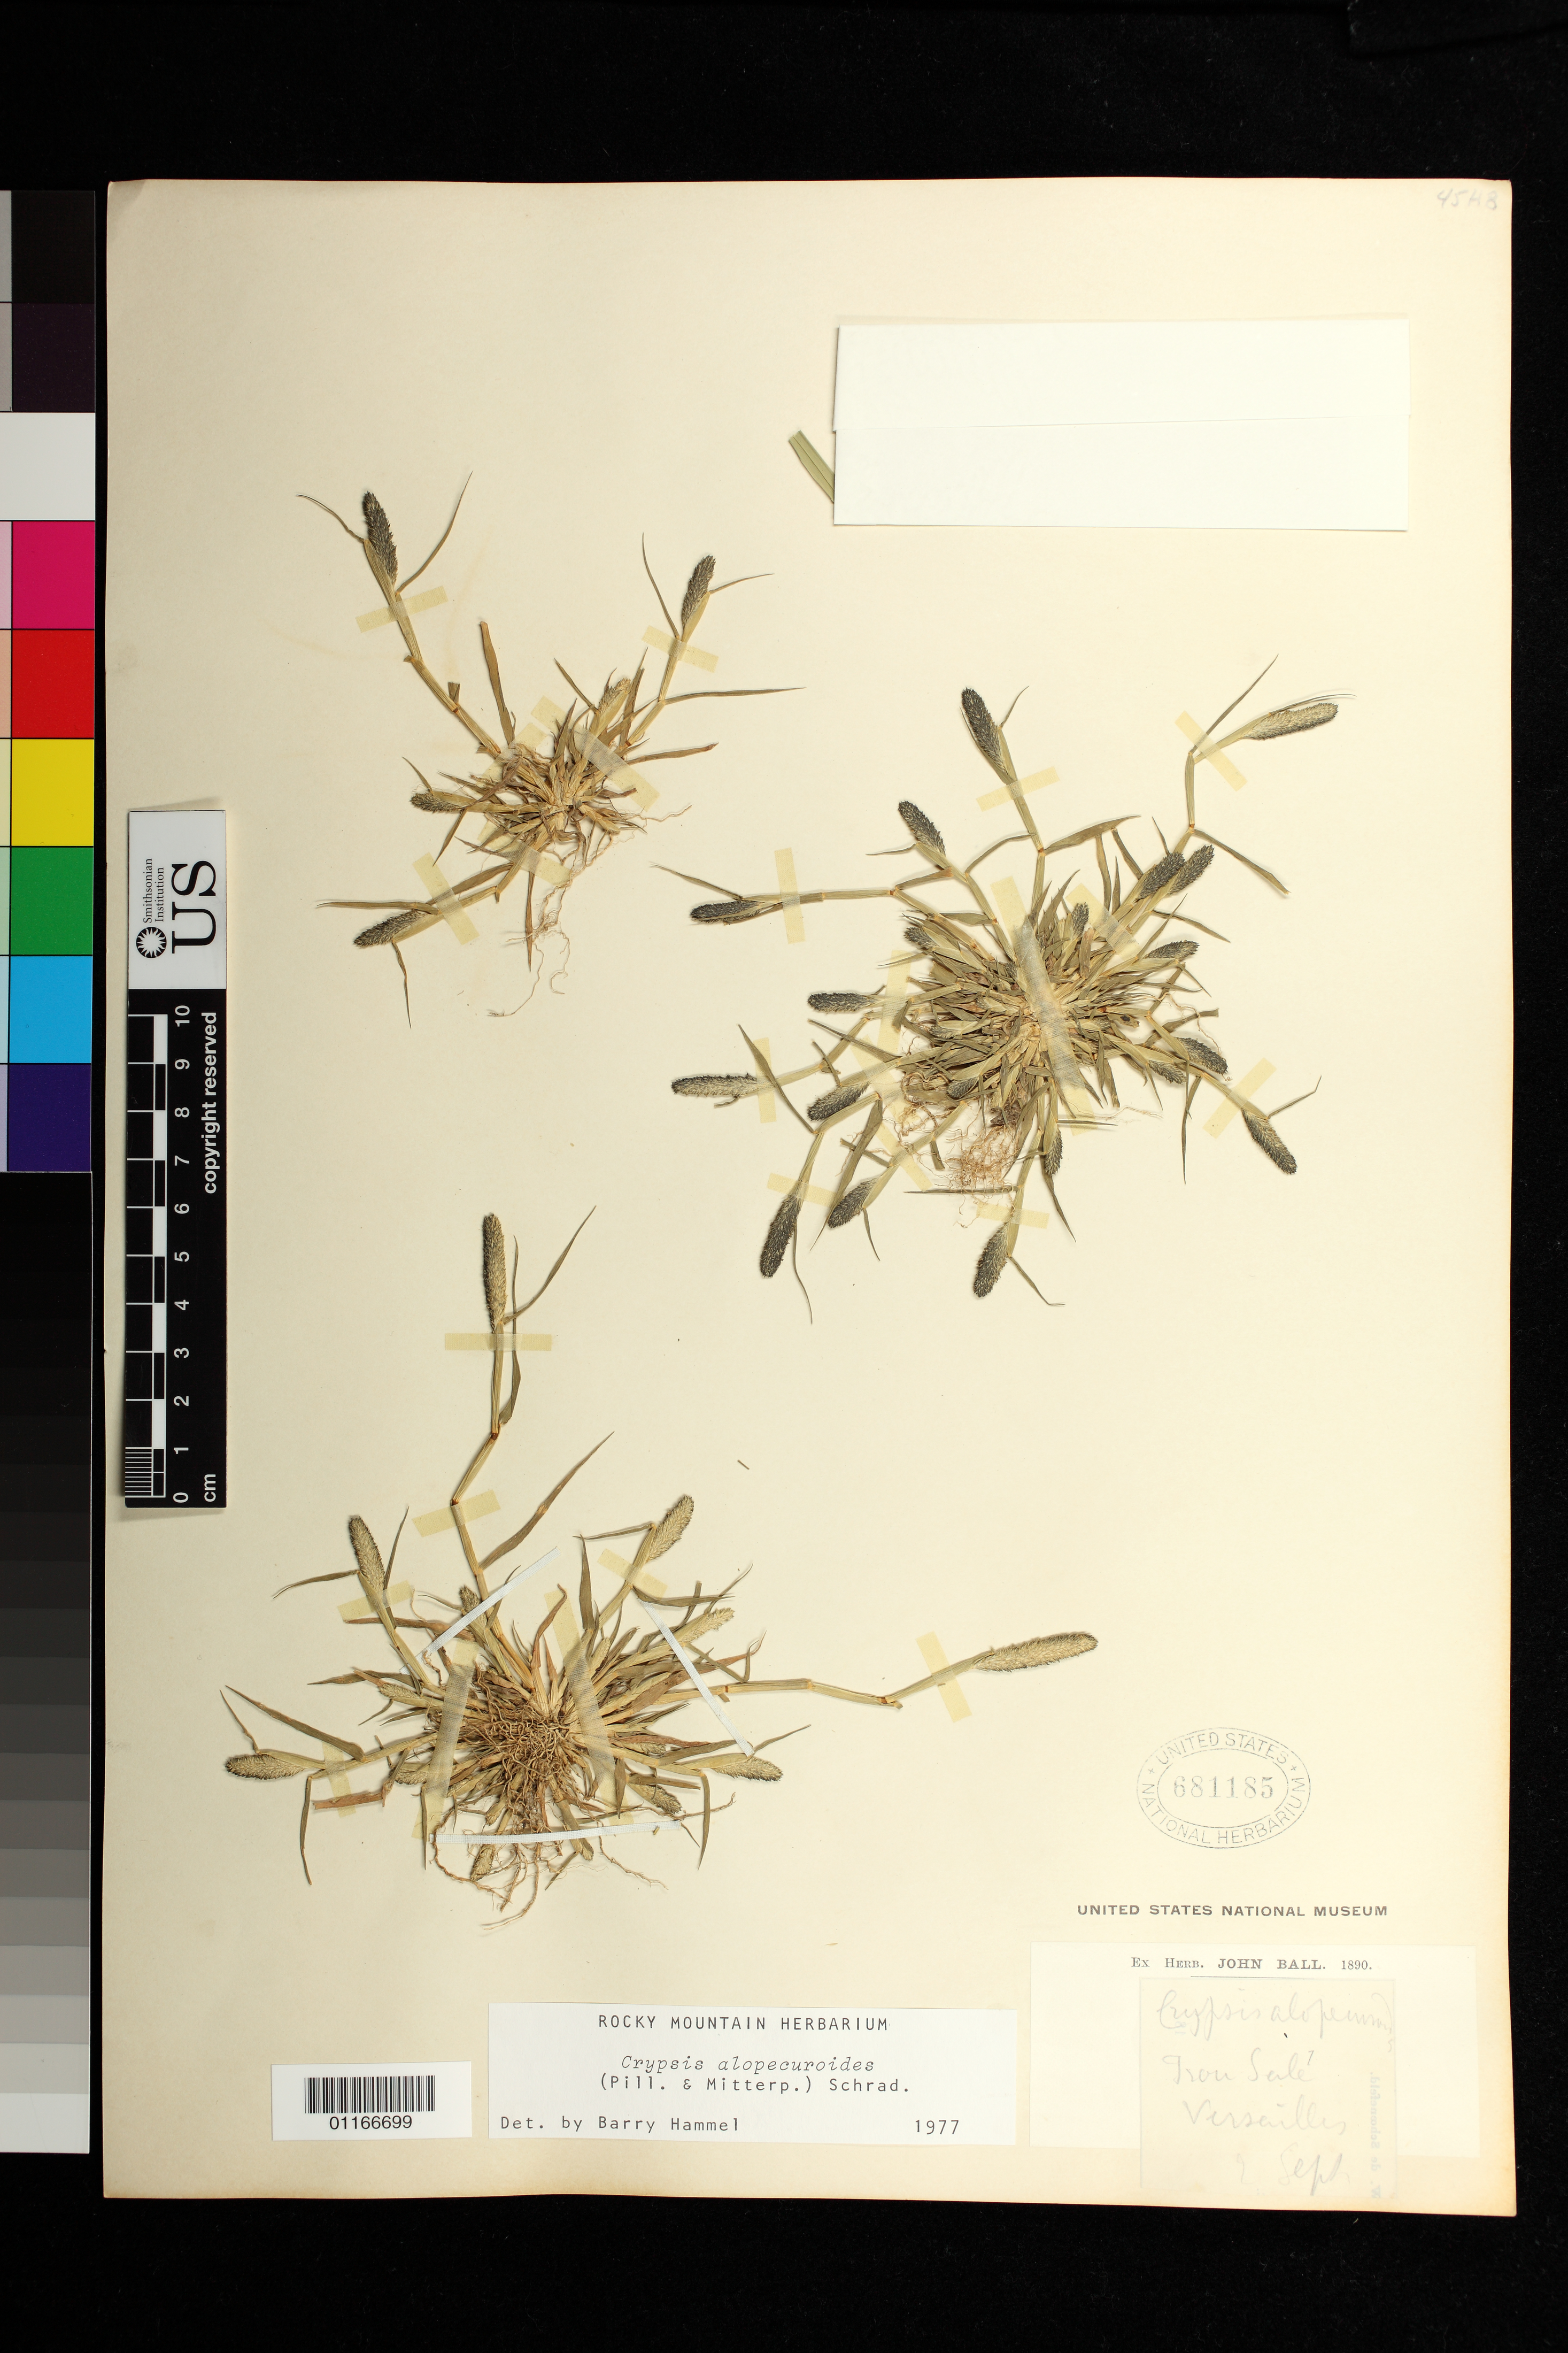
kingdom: Plantae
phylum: Tracheophyta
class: Liliopsida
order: Poales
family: Poaceae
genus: Crypsis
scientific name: Crypsis alopecuroides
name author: (Piller & Mitterp.) Schrad.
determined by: Hammel, Barry E., (MO), Missouri Botanical Garden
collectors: J. Ball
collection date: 1890-09-02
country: France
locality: Versailles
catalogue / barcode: US 681185